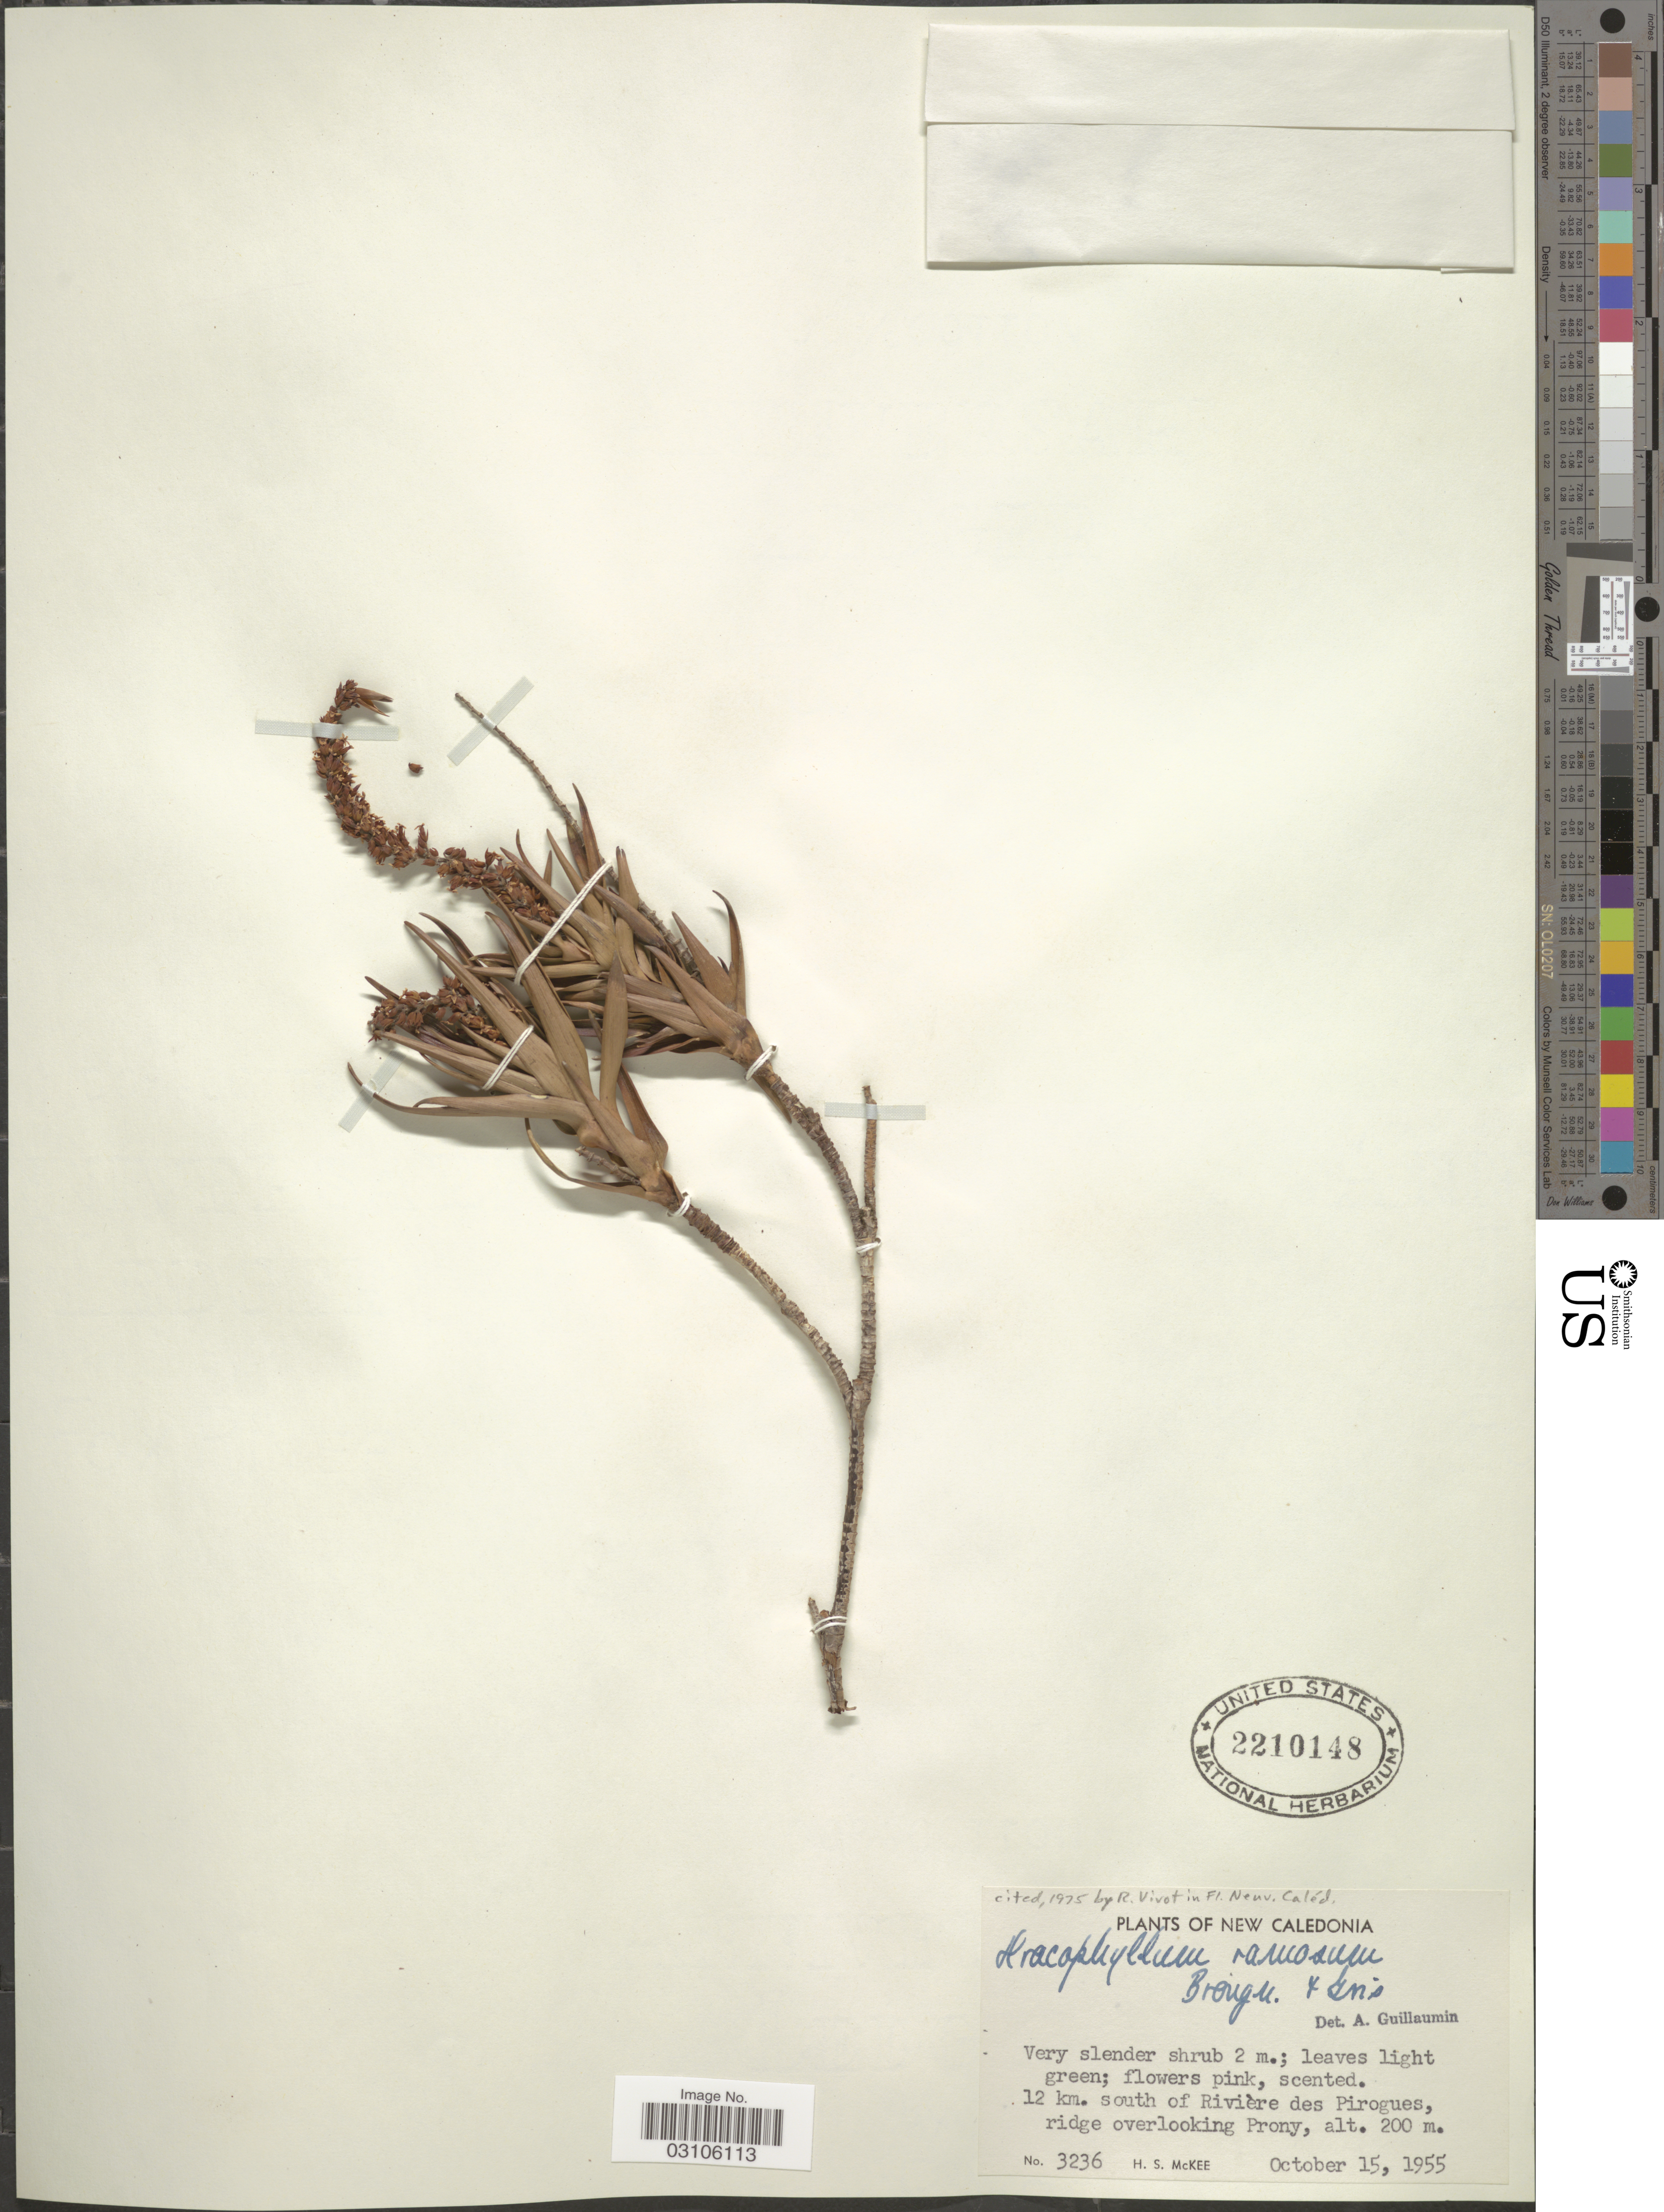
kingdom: Plantae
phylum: Tracheophyta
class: Magnoliopsida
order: Ericales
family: Ericaceae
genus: Dracophyllum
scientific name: Dracophyllum ramosum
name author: Pancher ex Brongn. & Gris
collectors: H. S. McKee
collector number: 3236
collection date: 1955-10-15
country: New Caledonia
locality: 12 km. south of Rivière des Pirogues, ridge overlooking Prony.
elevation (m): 200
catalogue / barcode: US 2210148